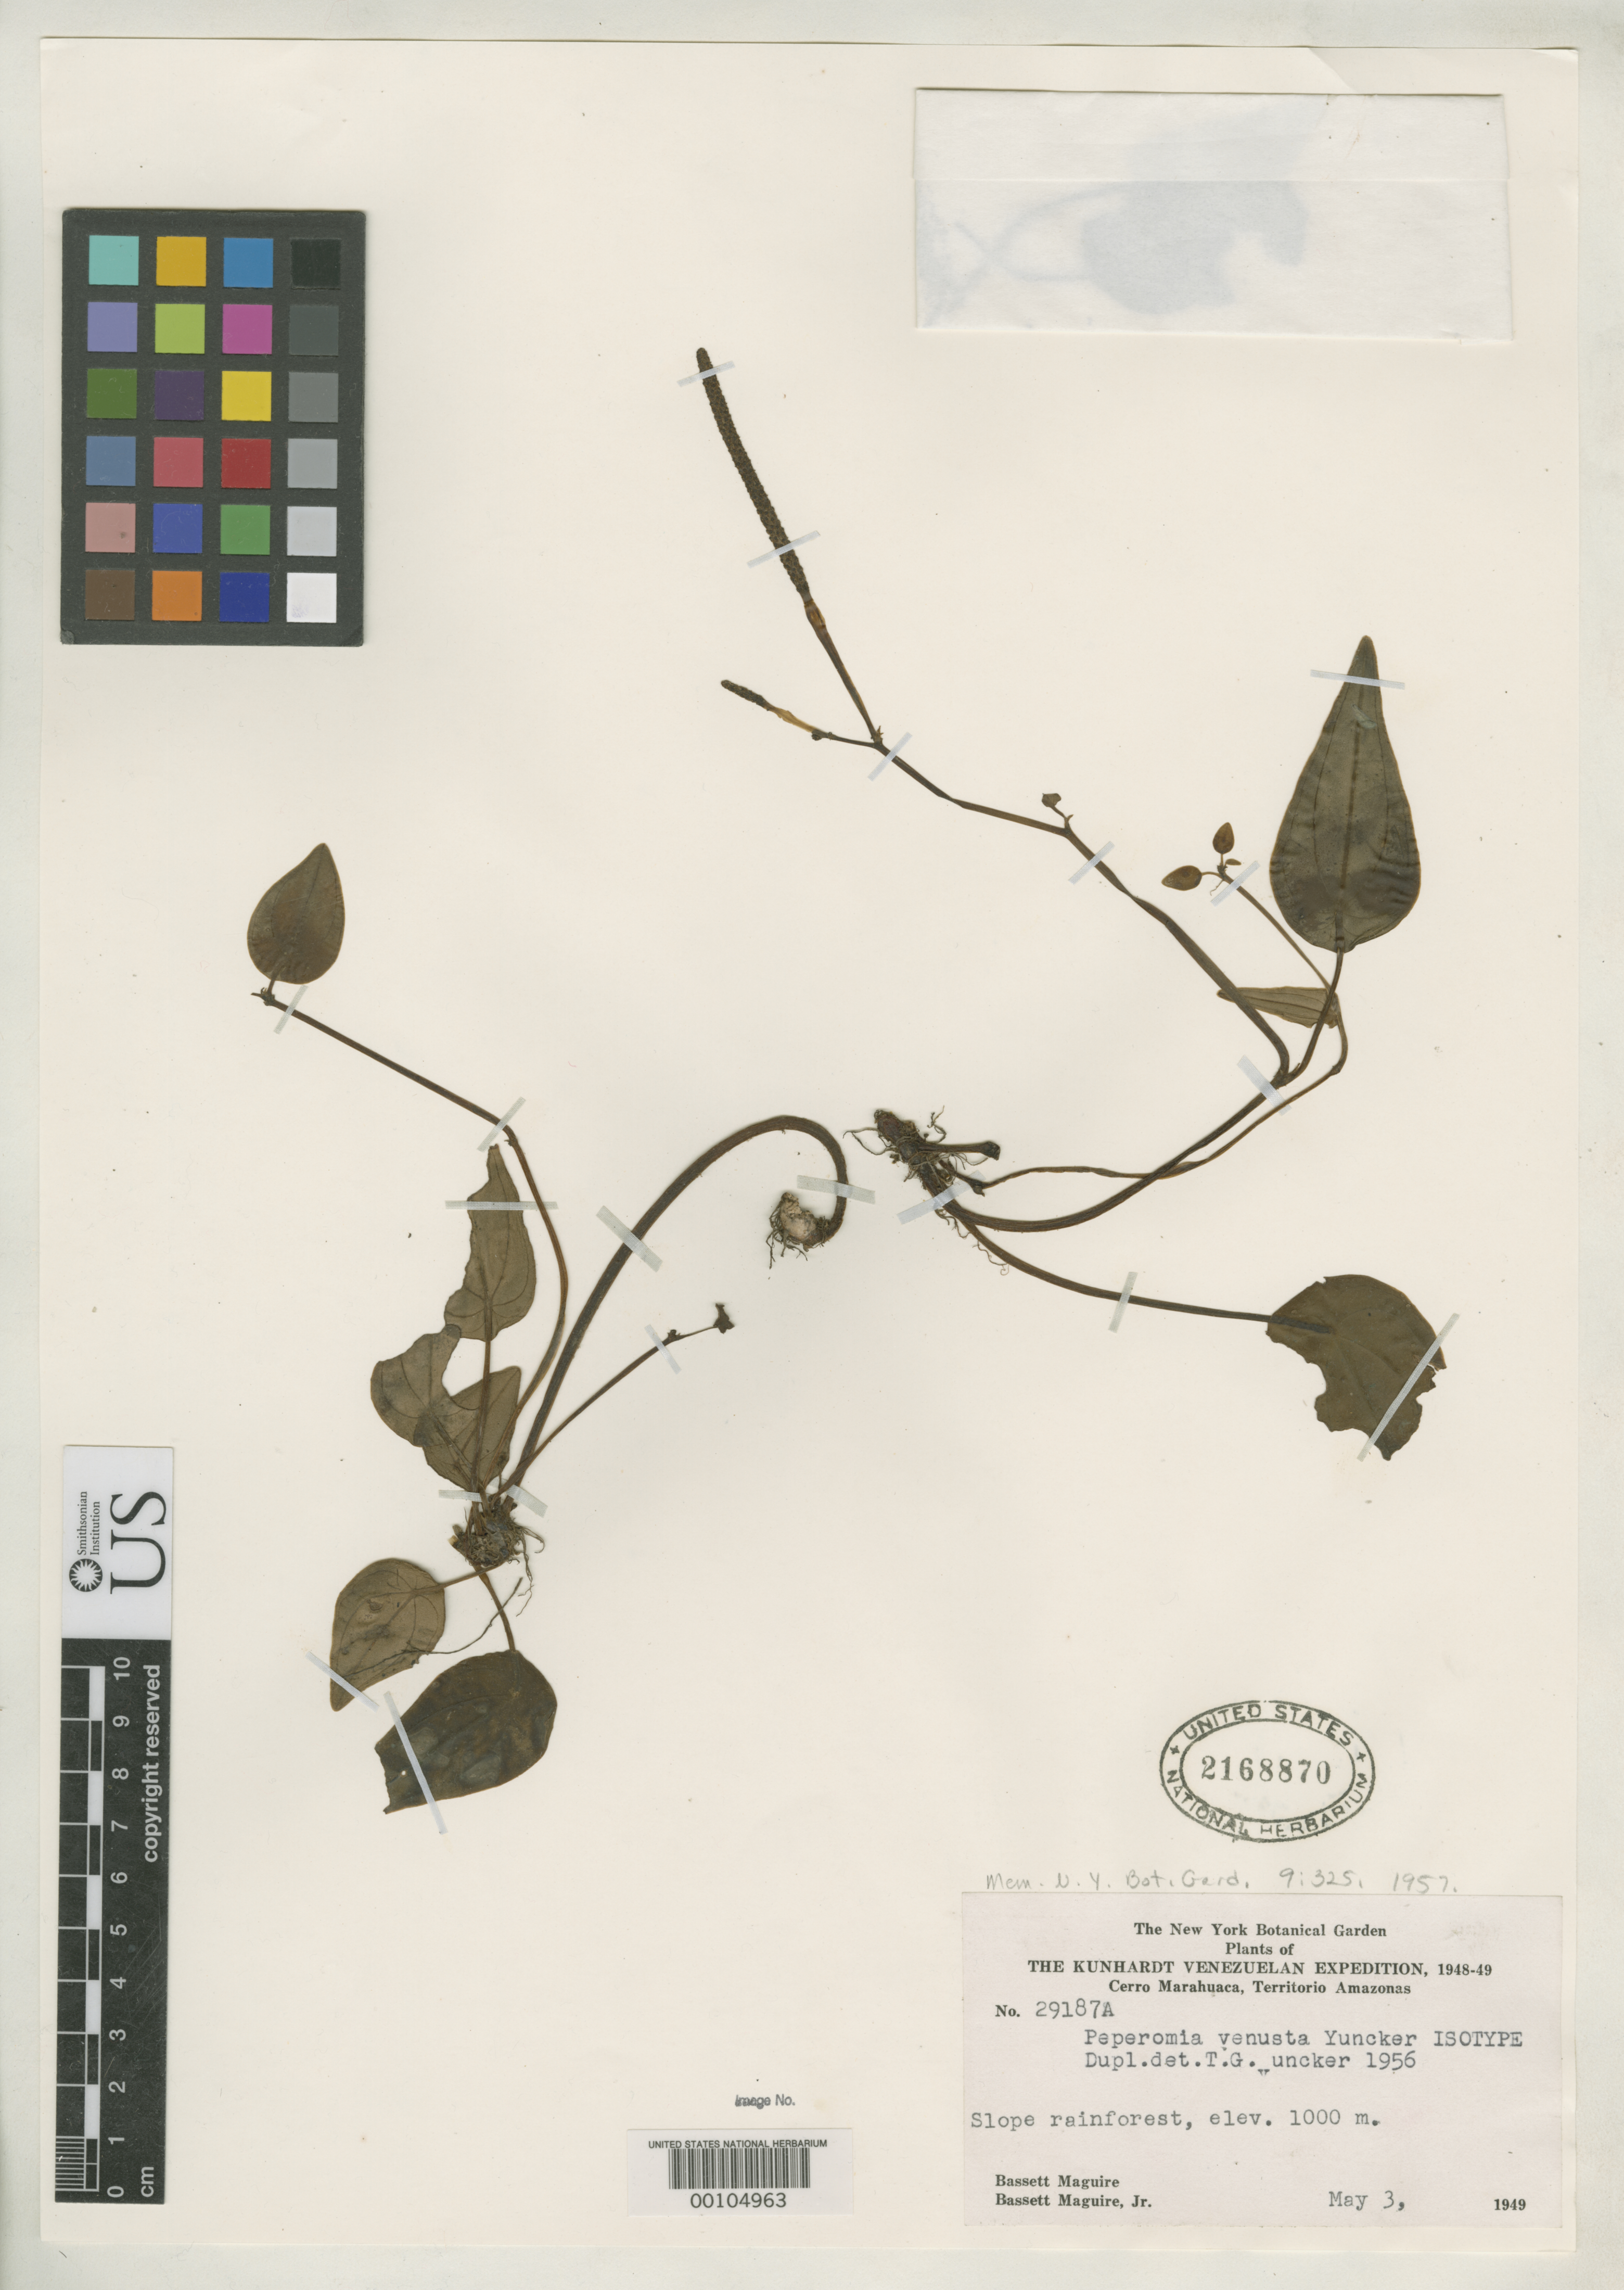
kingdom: Plantae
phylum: Tracheophyta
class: Magnoliopsida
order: Piperales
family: Piperaceae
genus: Peperomia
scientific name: Peperomia venusta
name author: Yunck.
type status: Isotype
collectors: B. Maguire & B. Maguire Jr.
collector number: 29187 a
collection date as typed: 03 May 1949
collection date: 1949-05-03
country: Venezuela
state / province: Amazonas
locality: Cerro Marahuaca.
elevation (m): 1000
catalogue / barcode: US 2168870